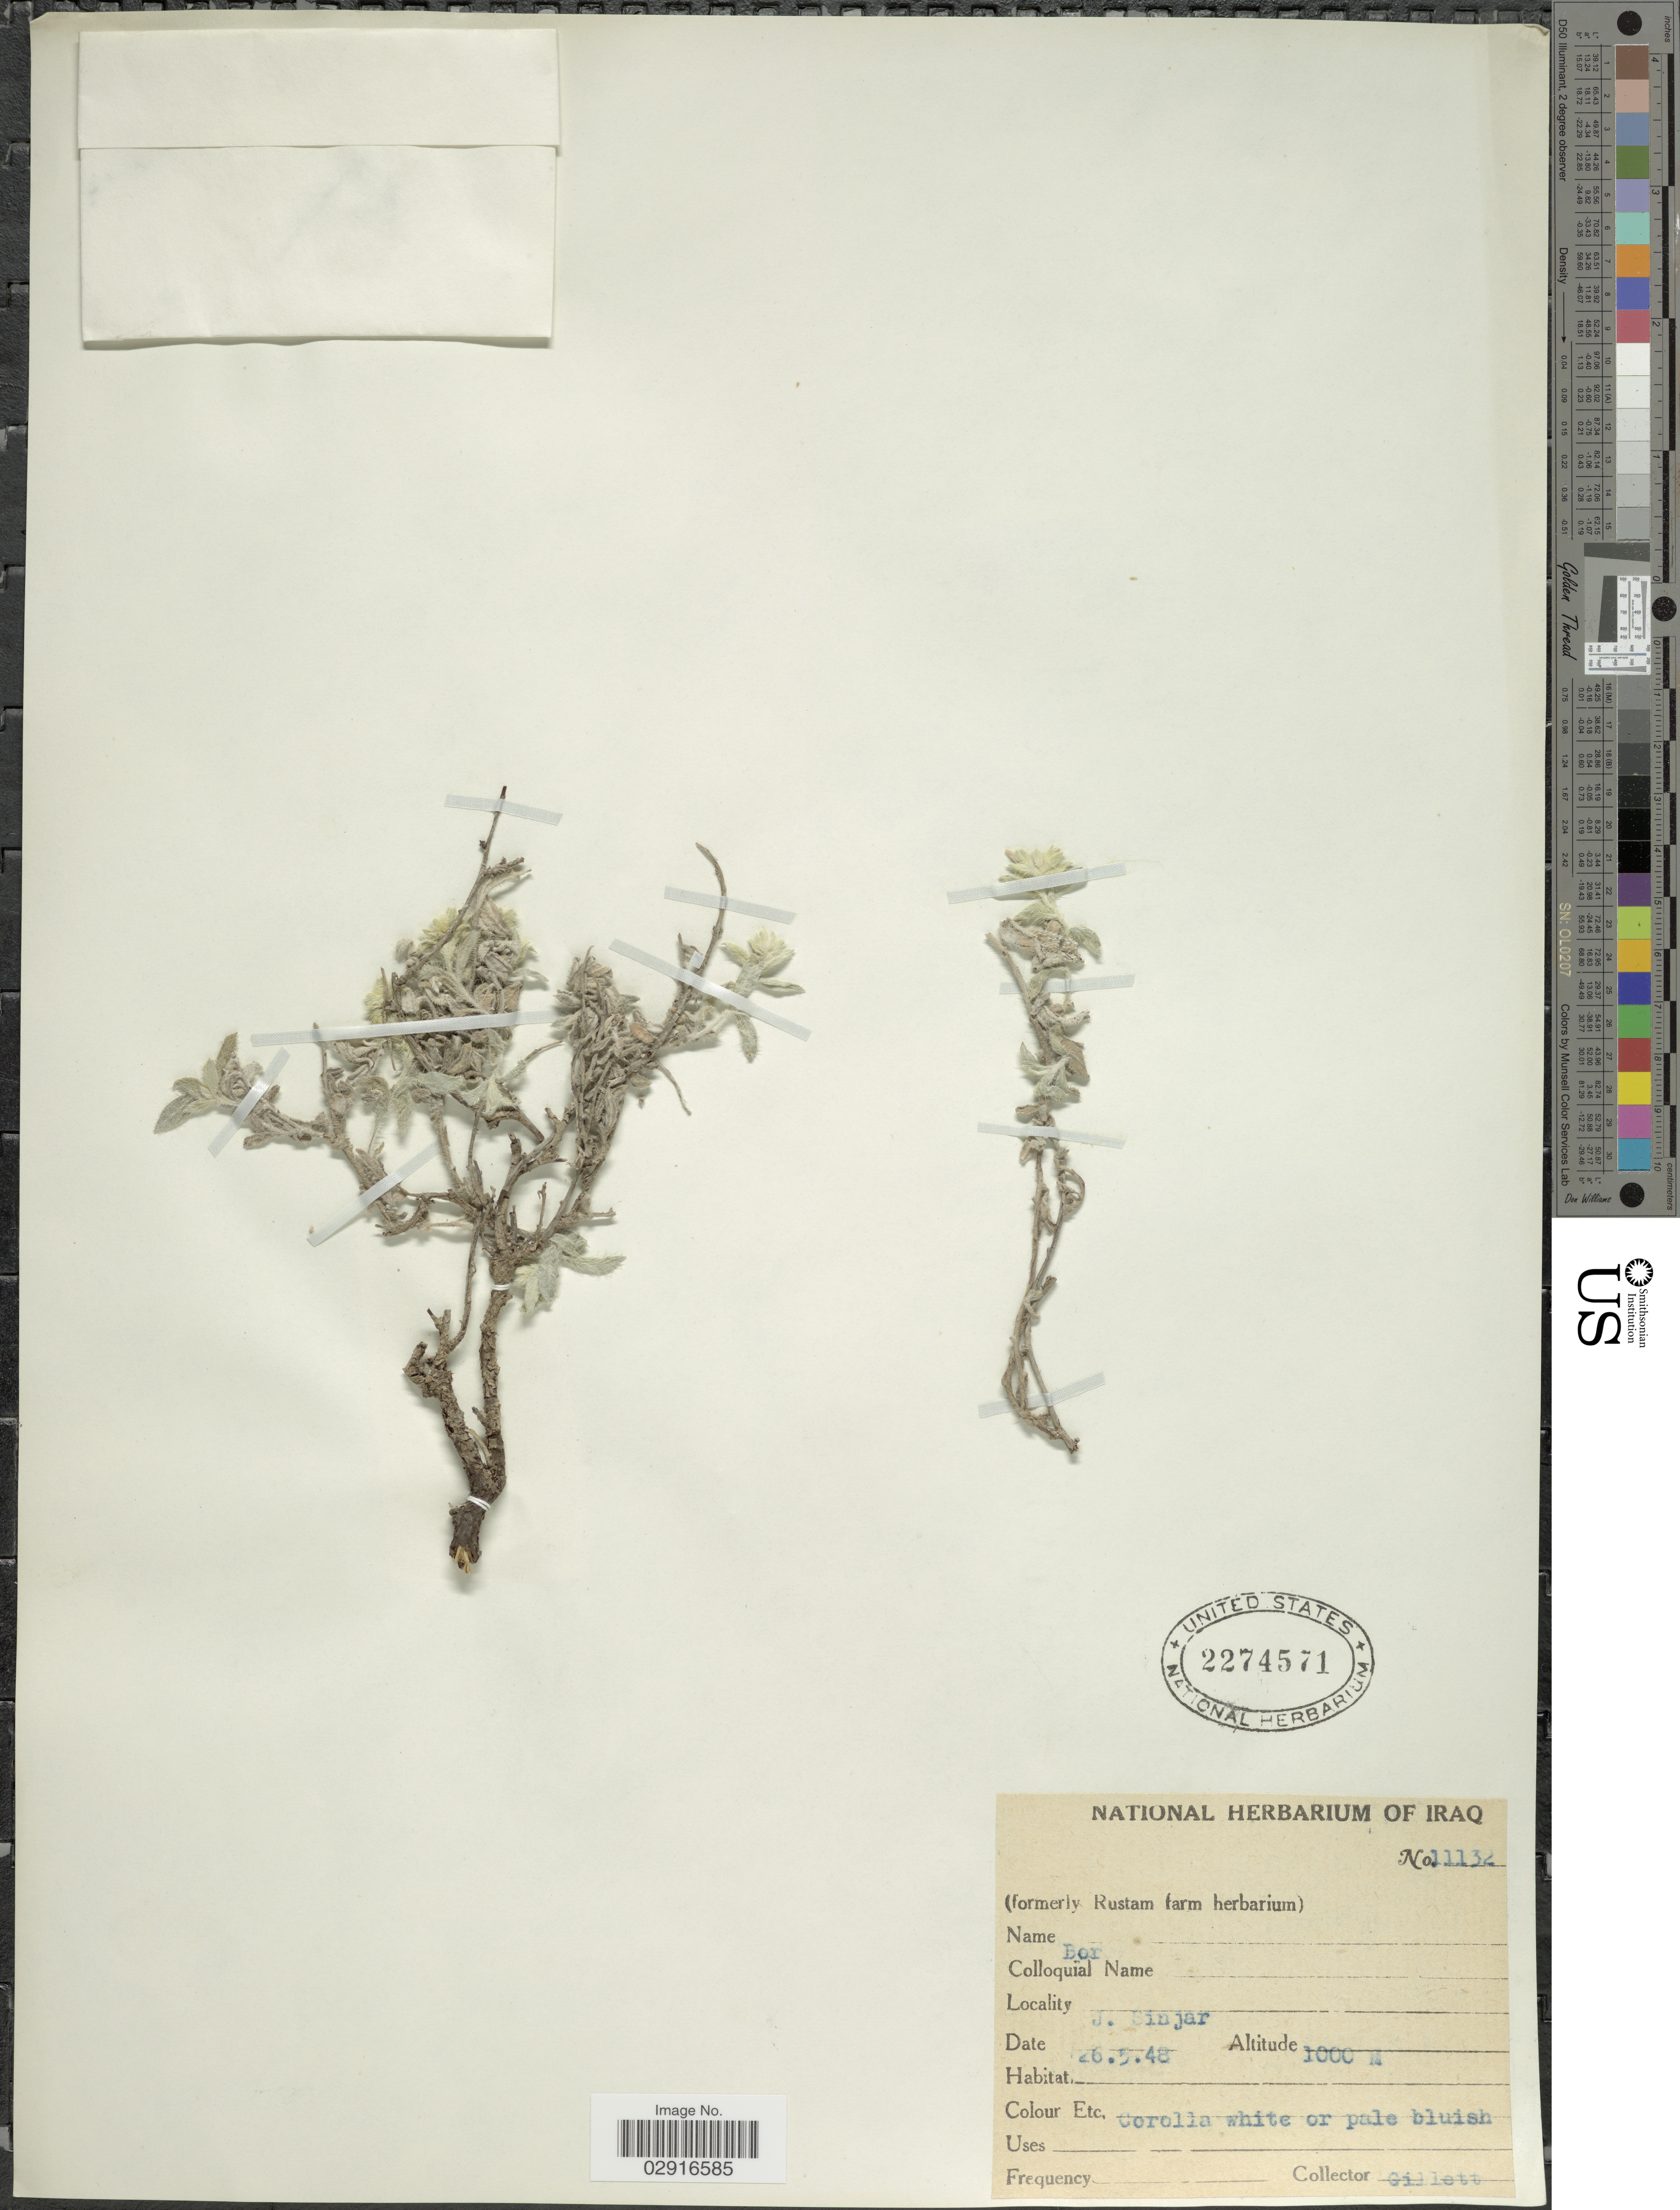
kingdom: Plantae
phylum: Tracheophyta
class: Magnoliopsida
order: Boraginales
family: Boraginaceae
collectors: Gillett, --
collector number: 11132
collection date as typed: Transcribed d/m/y: 26/5/48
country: Iraq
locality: J. Sinjar.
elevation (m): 1000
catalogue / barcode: US 2274571